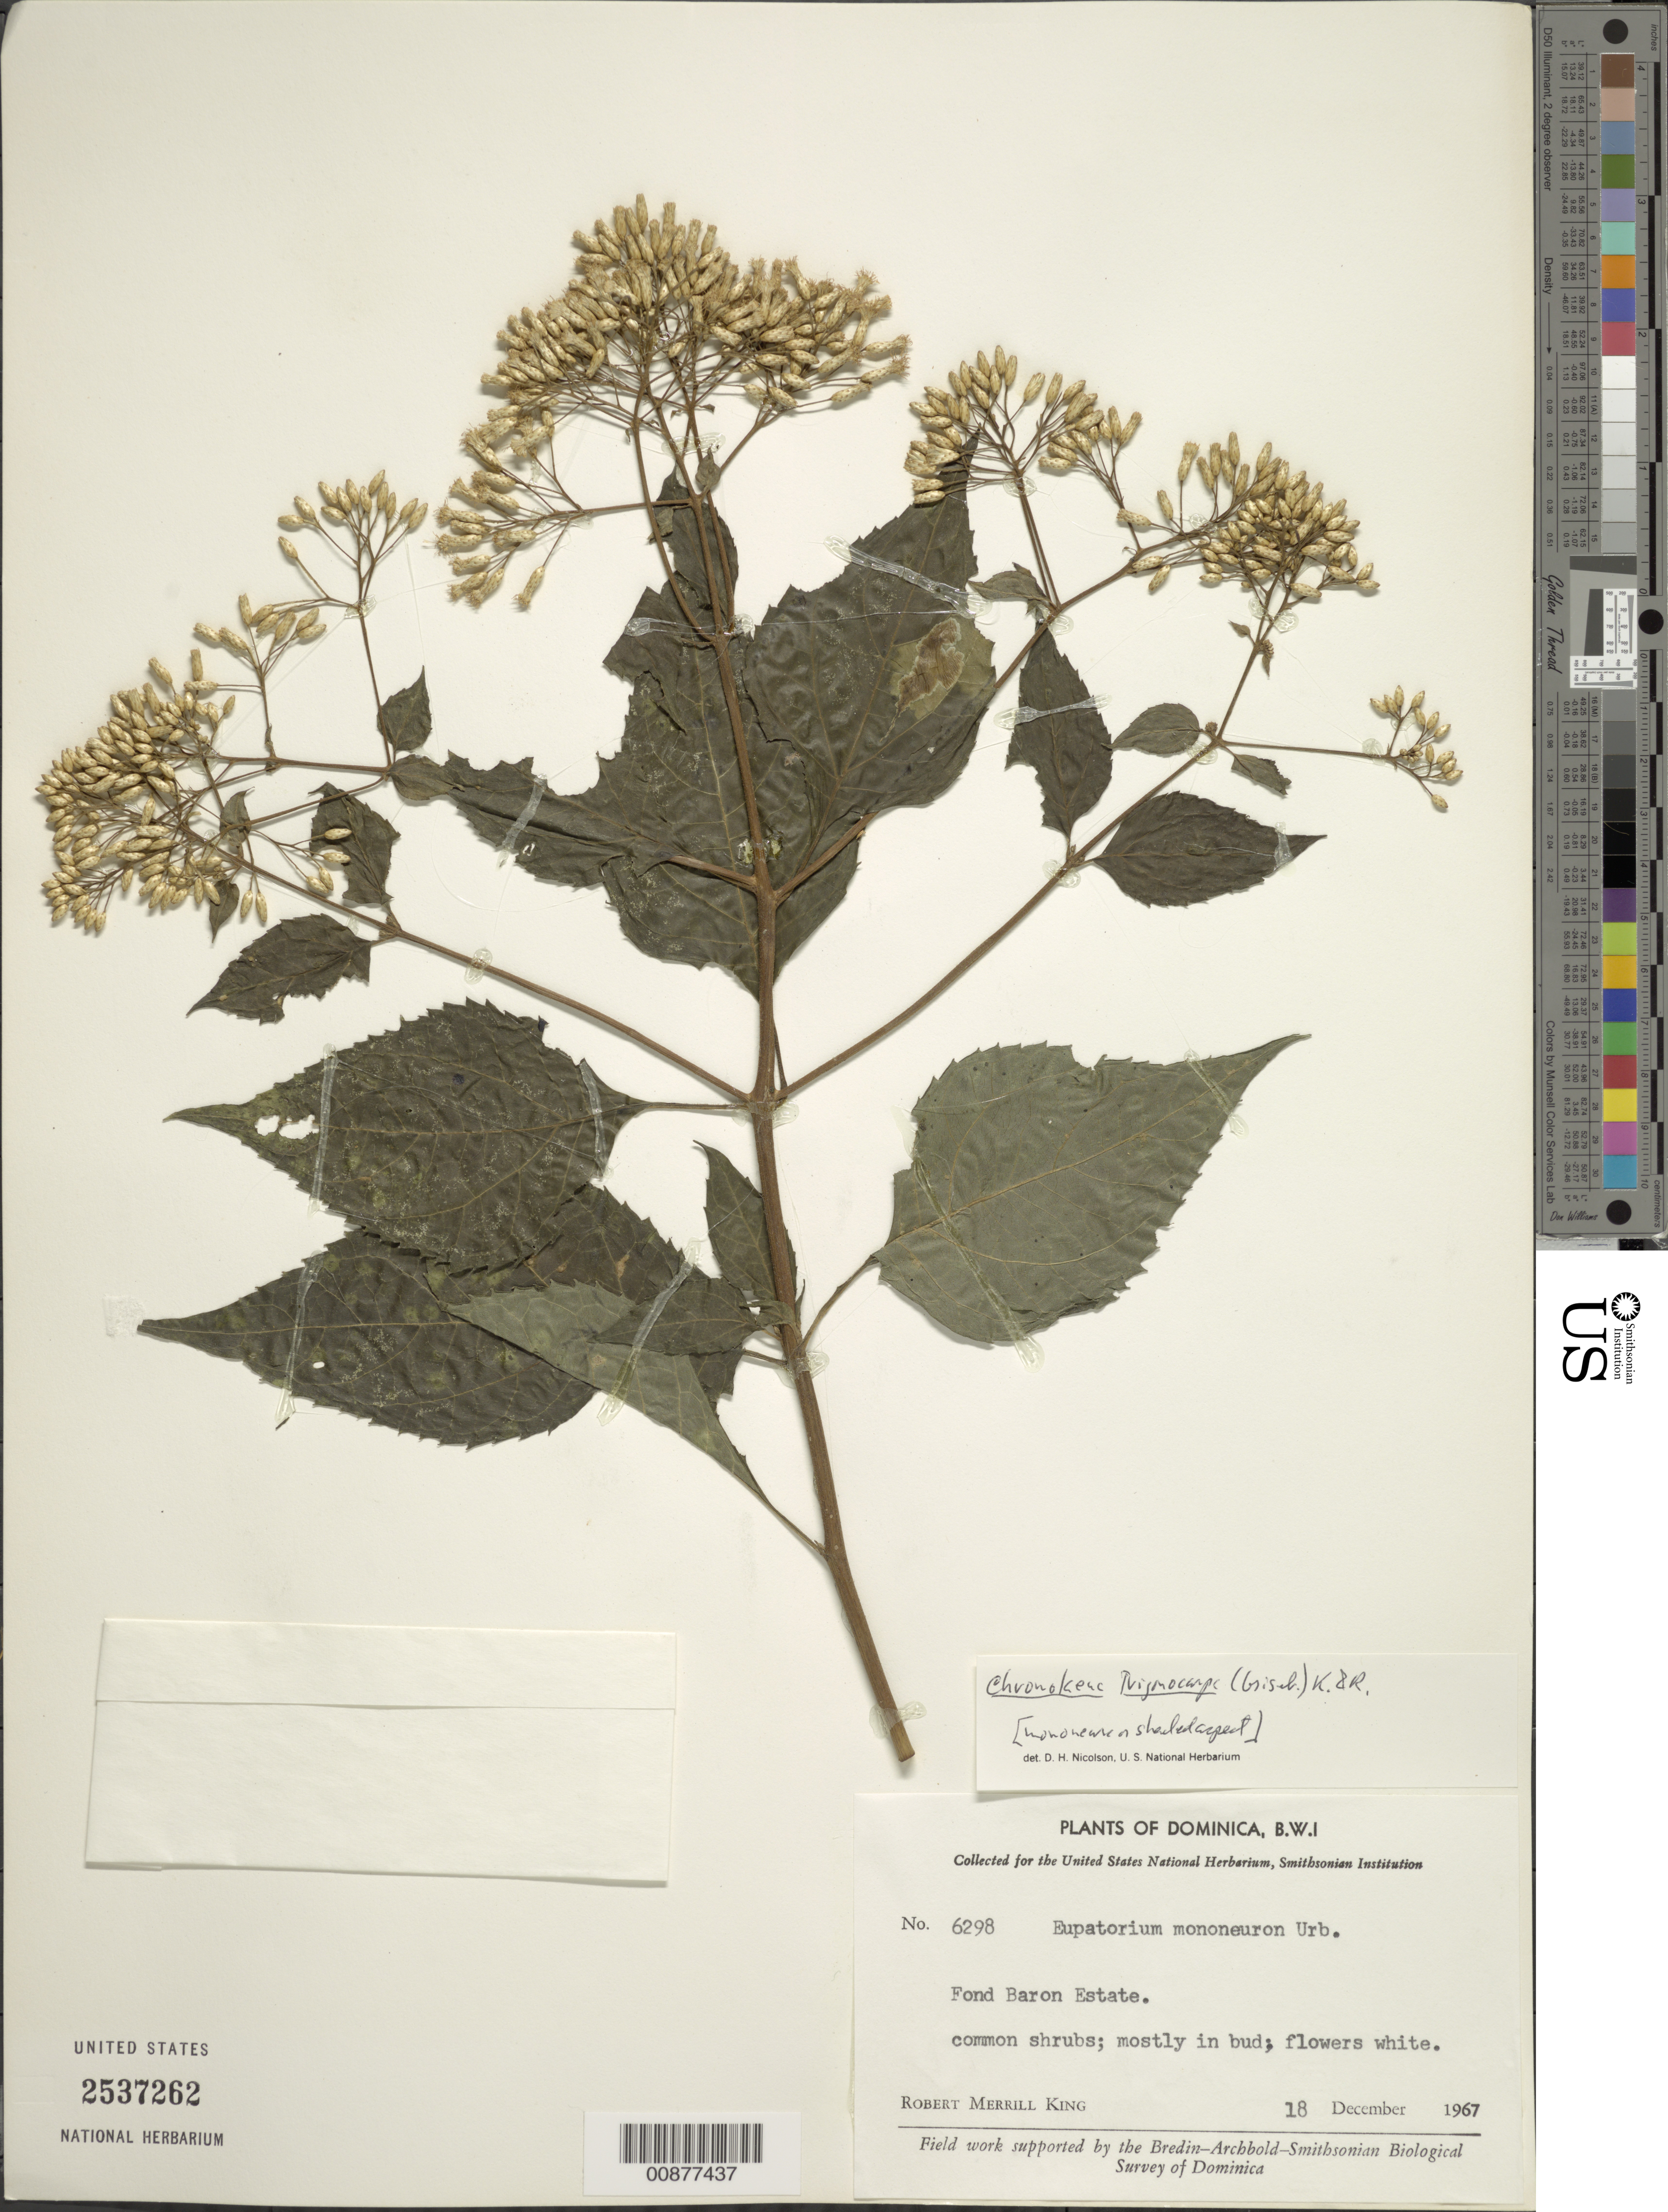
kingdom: Plantae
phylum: Tracheophyta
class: Magnoliopsida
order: Asterales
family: Asteraceae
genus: Chromolaena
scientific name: Chromolaena trigonocarpa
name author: (Griseb.) R.M. King & H. Rob.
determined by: Nicolson, Dan H.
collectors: R. M. King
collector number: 6298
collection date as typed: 18 Dec 1967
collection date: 1967-12-18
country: Dominica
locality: Fond Baron Estate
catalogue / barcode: US 2537262